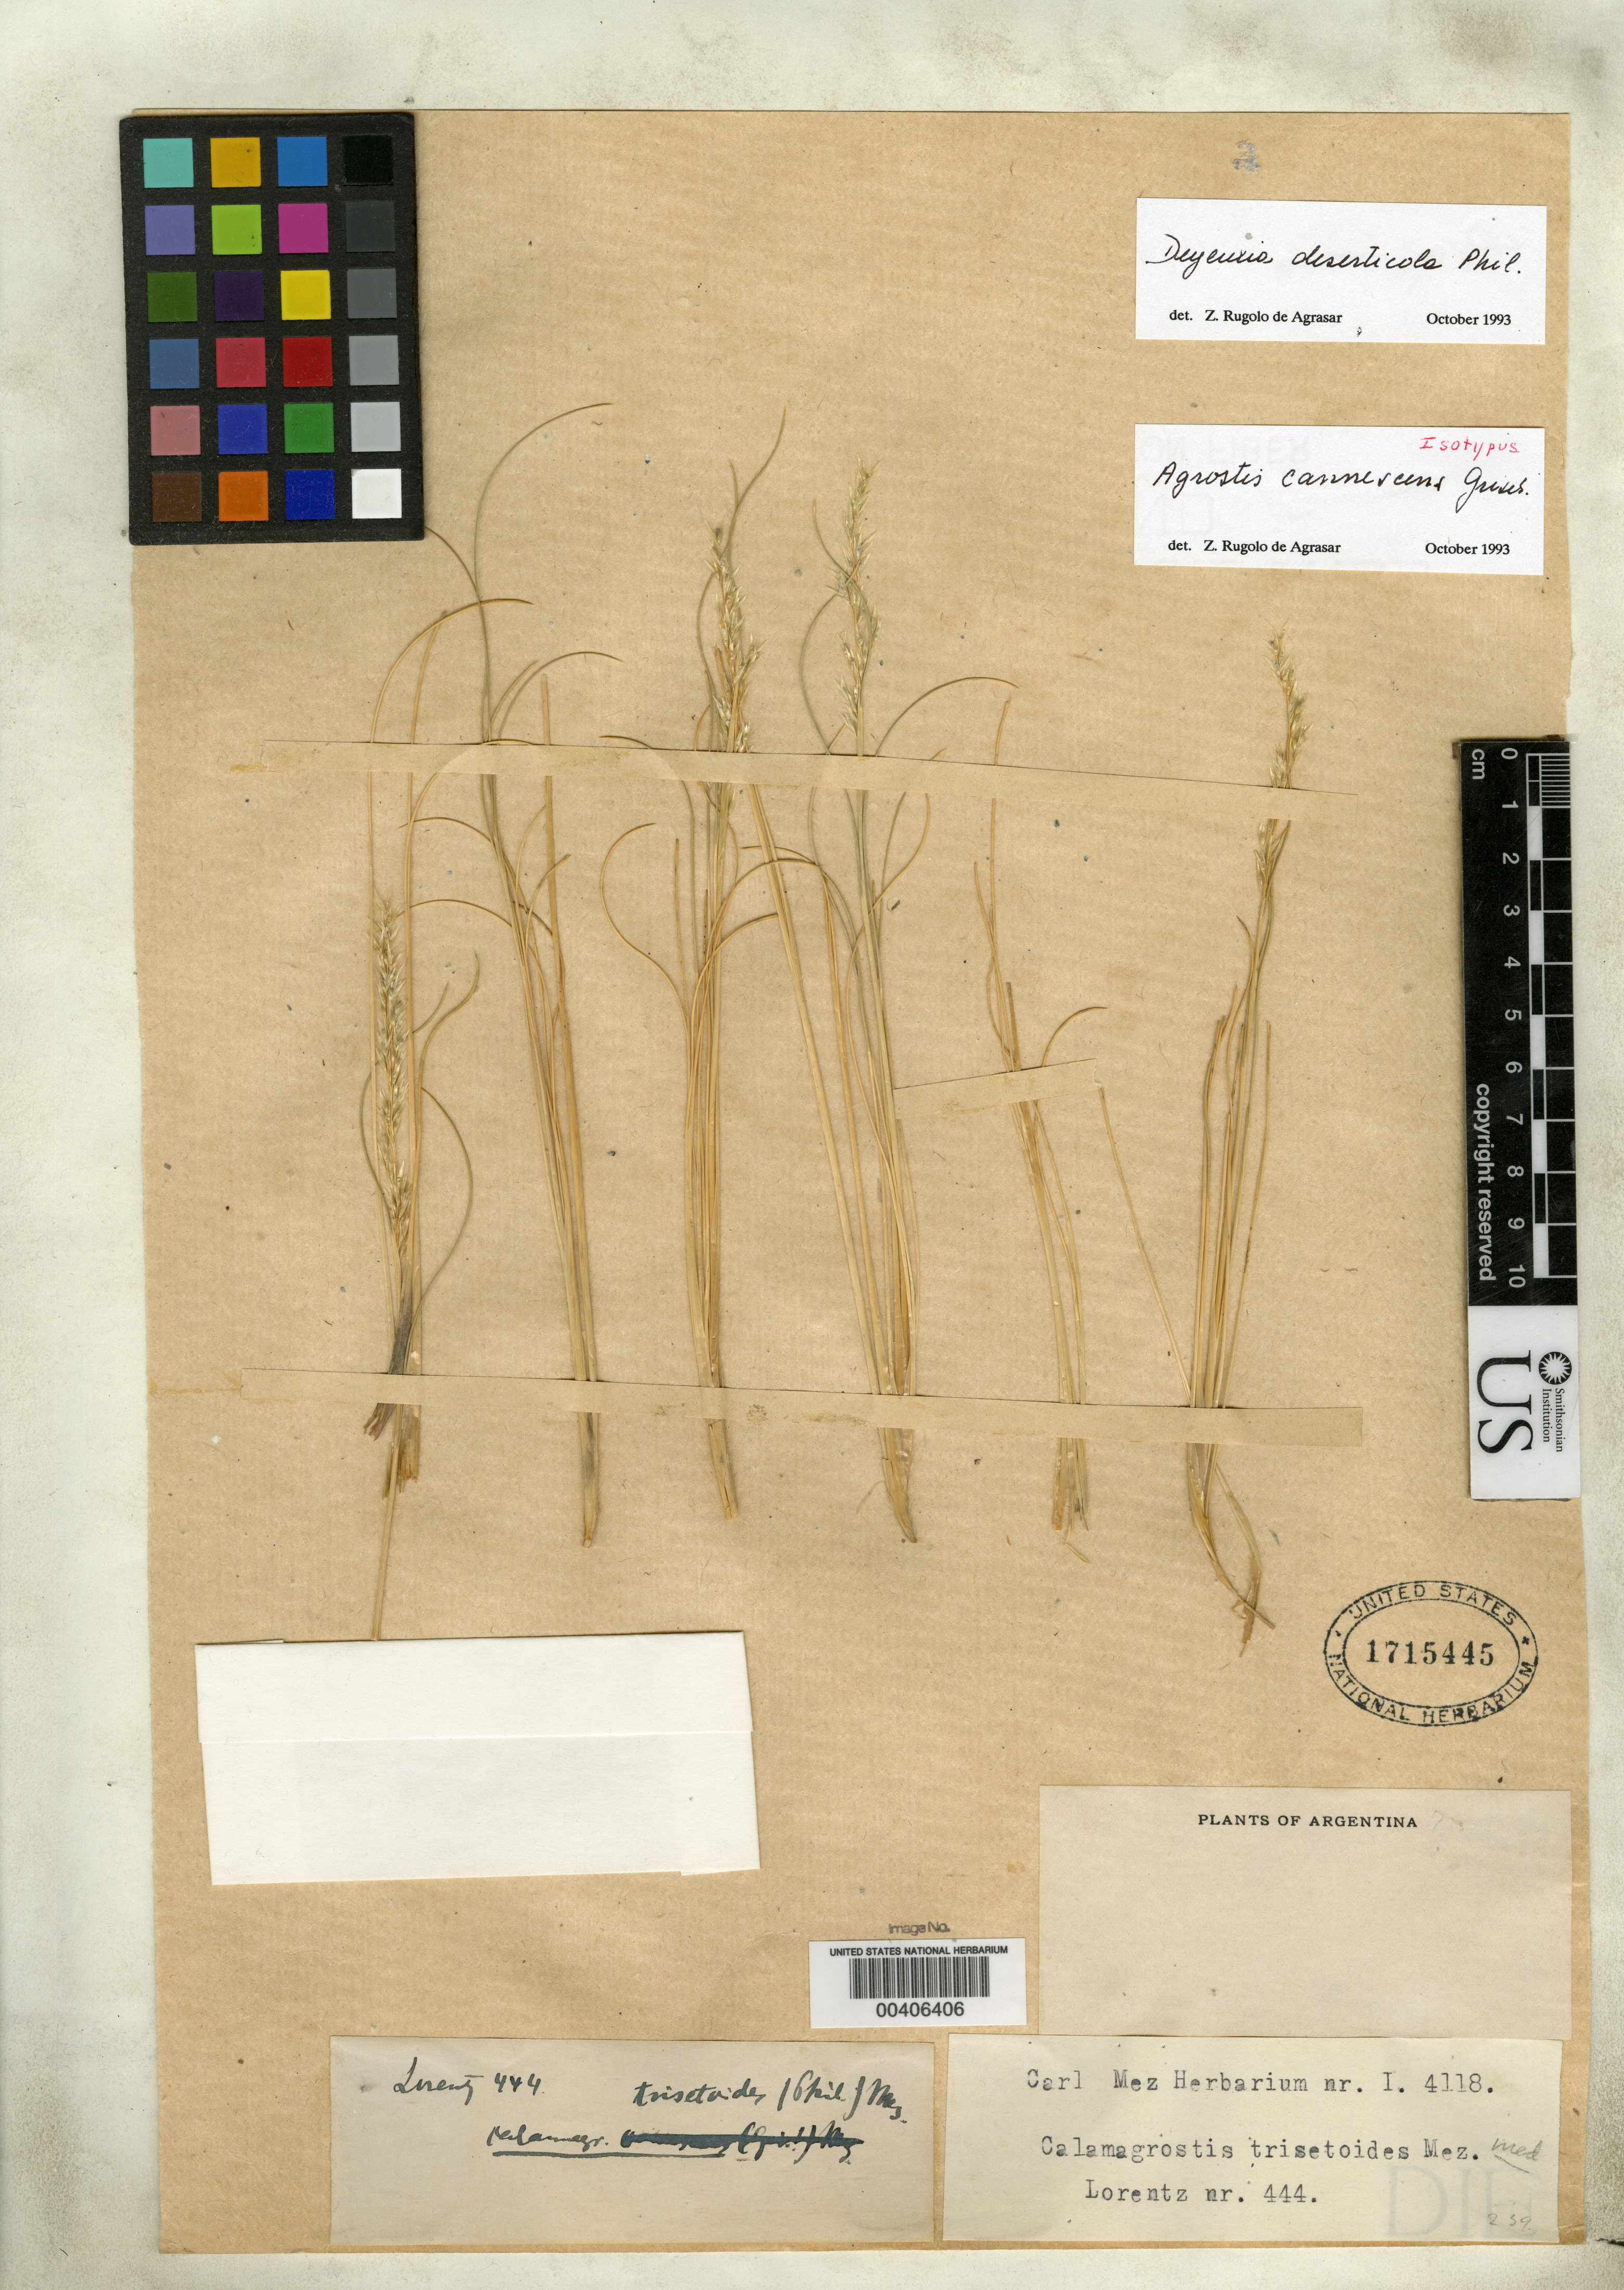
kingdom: Plantae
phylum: Tracheophyta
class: Liliopsida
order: Poales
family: Poaceae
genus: Agrostis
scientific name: Agrostis canescens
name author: Griseb.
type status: Isotype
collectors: P. G. Lorentz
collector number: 444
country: Argentina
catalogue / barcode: US 1715445